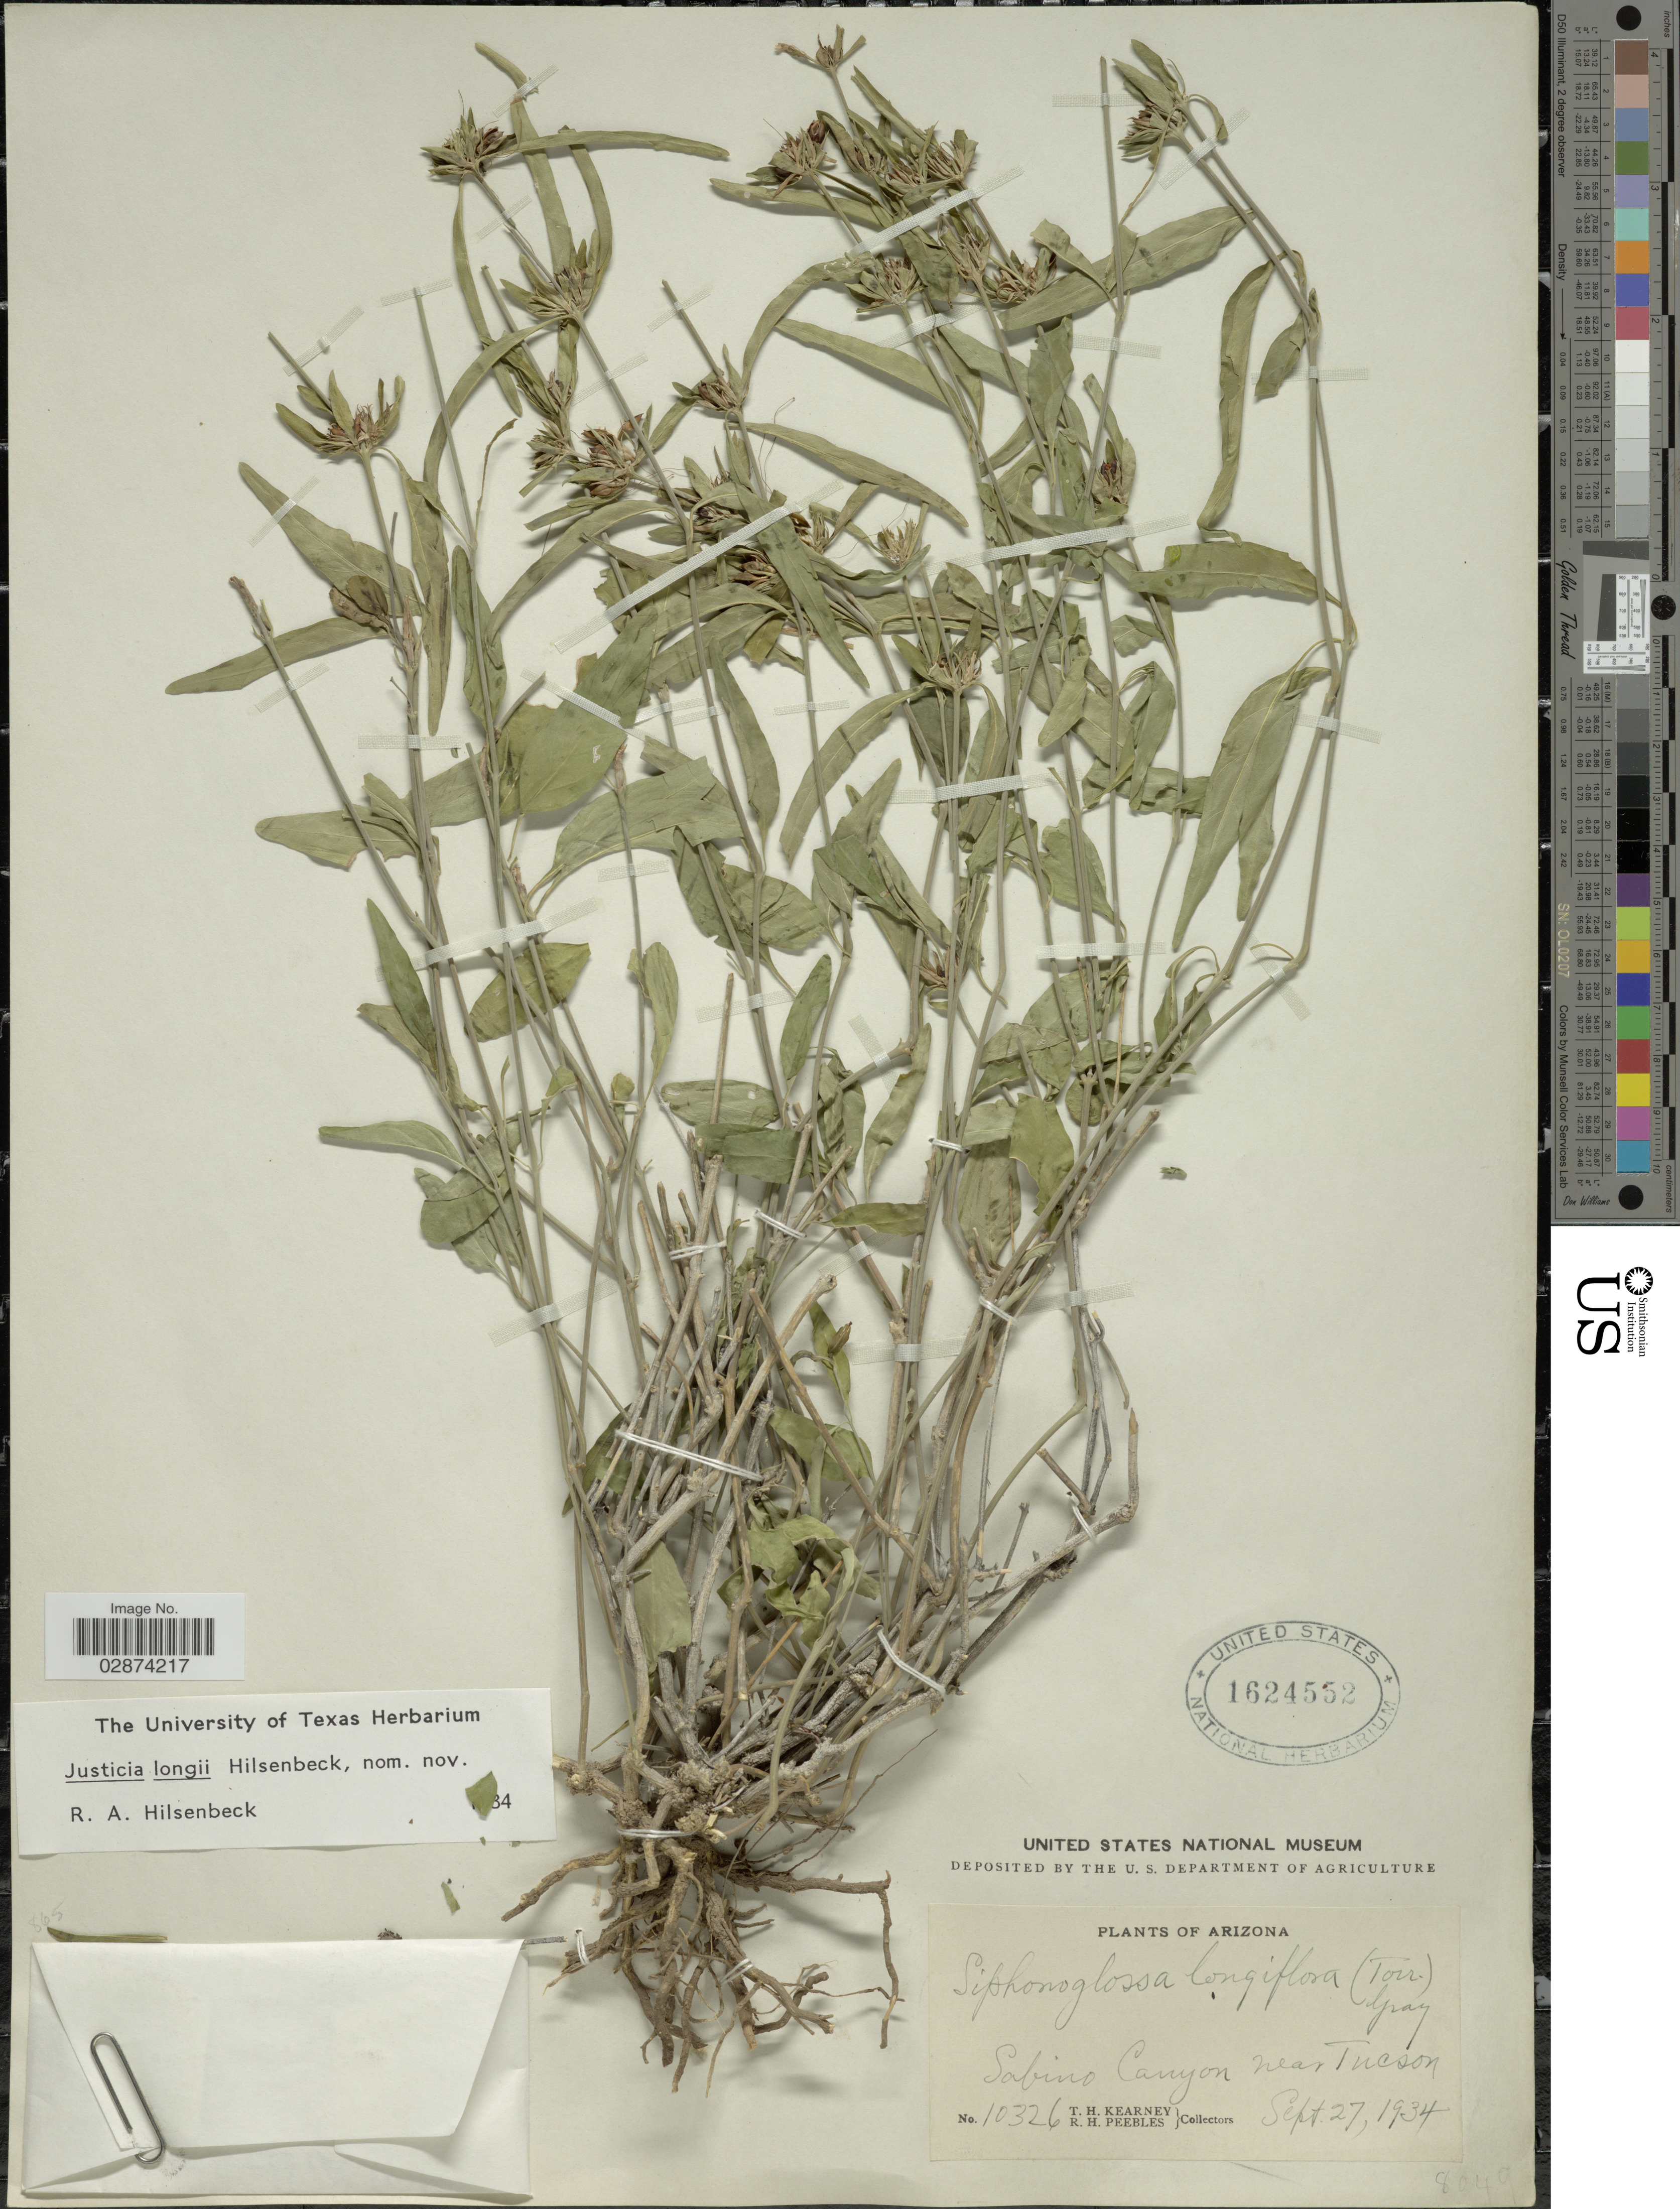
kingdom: Plantae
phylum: Tracheophyta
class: Magnoliopsida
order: Lamiales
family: Acanthaceae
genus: Justicia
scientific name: Justicia longii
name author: Hilsenb.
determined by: Fisher, Amanda, (LOB), California State University, Long Beach (UNITED STATES)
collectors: T. H. Kearney & R. H. Peebles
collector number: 10326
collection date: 1934-09-27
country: United States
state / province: Arizona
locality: Sabino Canyon near Tucson.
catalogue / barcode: US 1624552